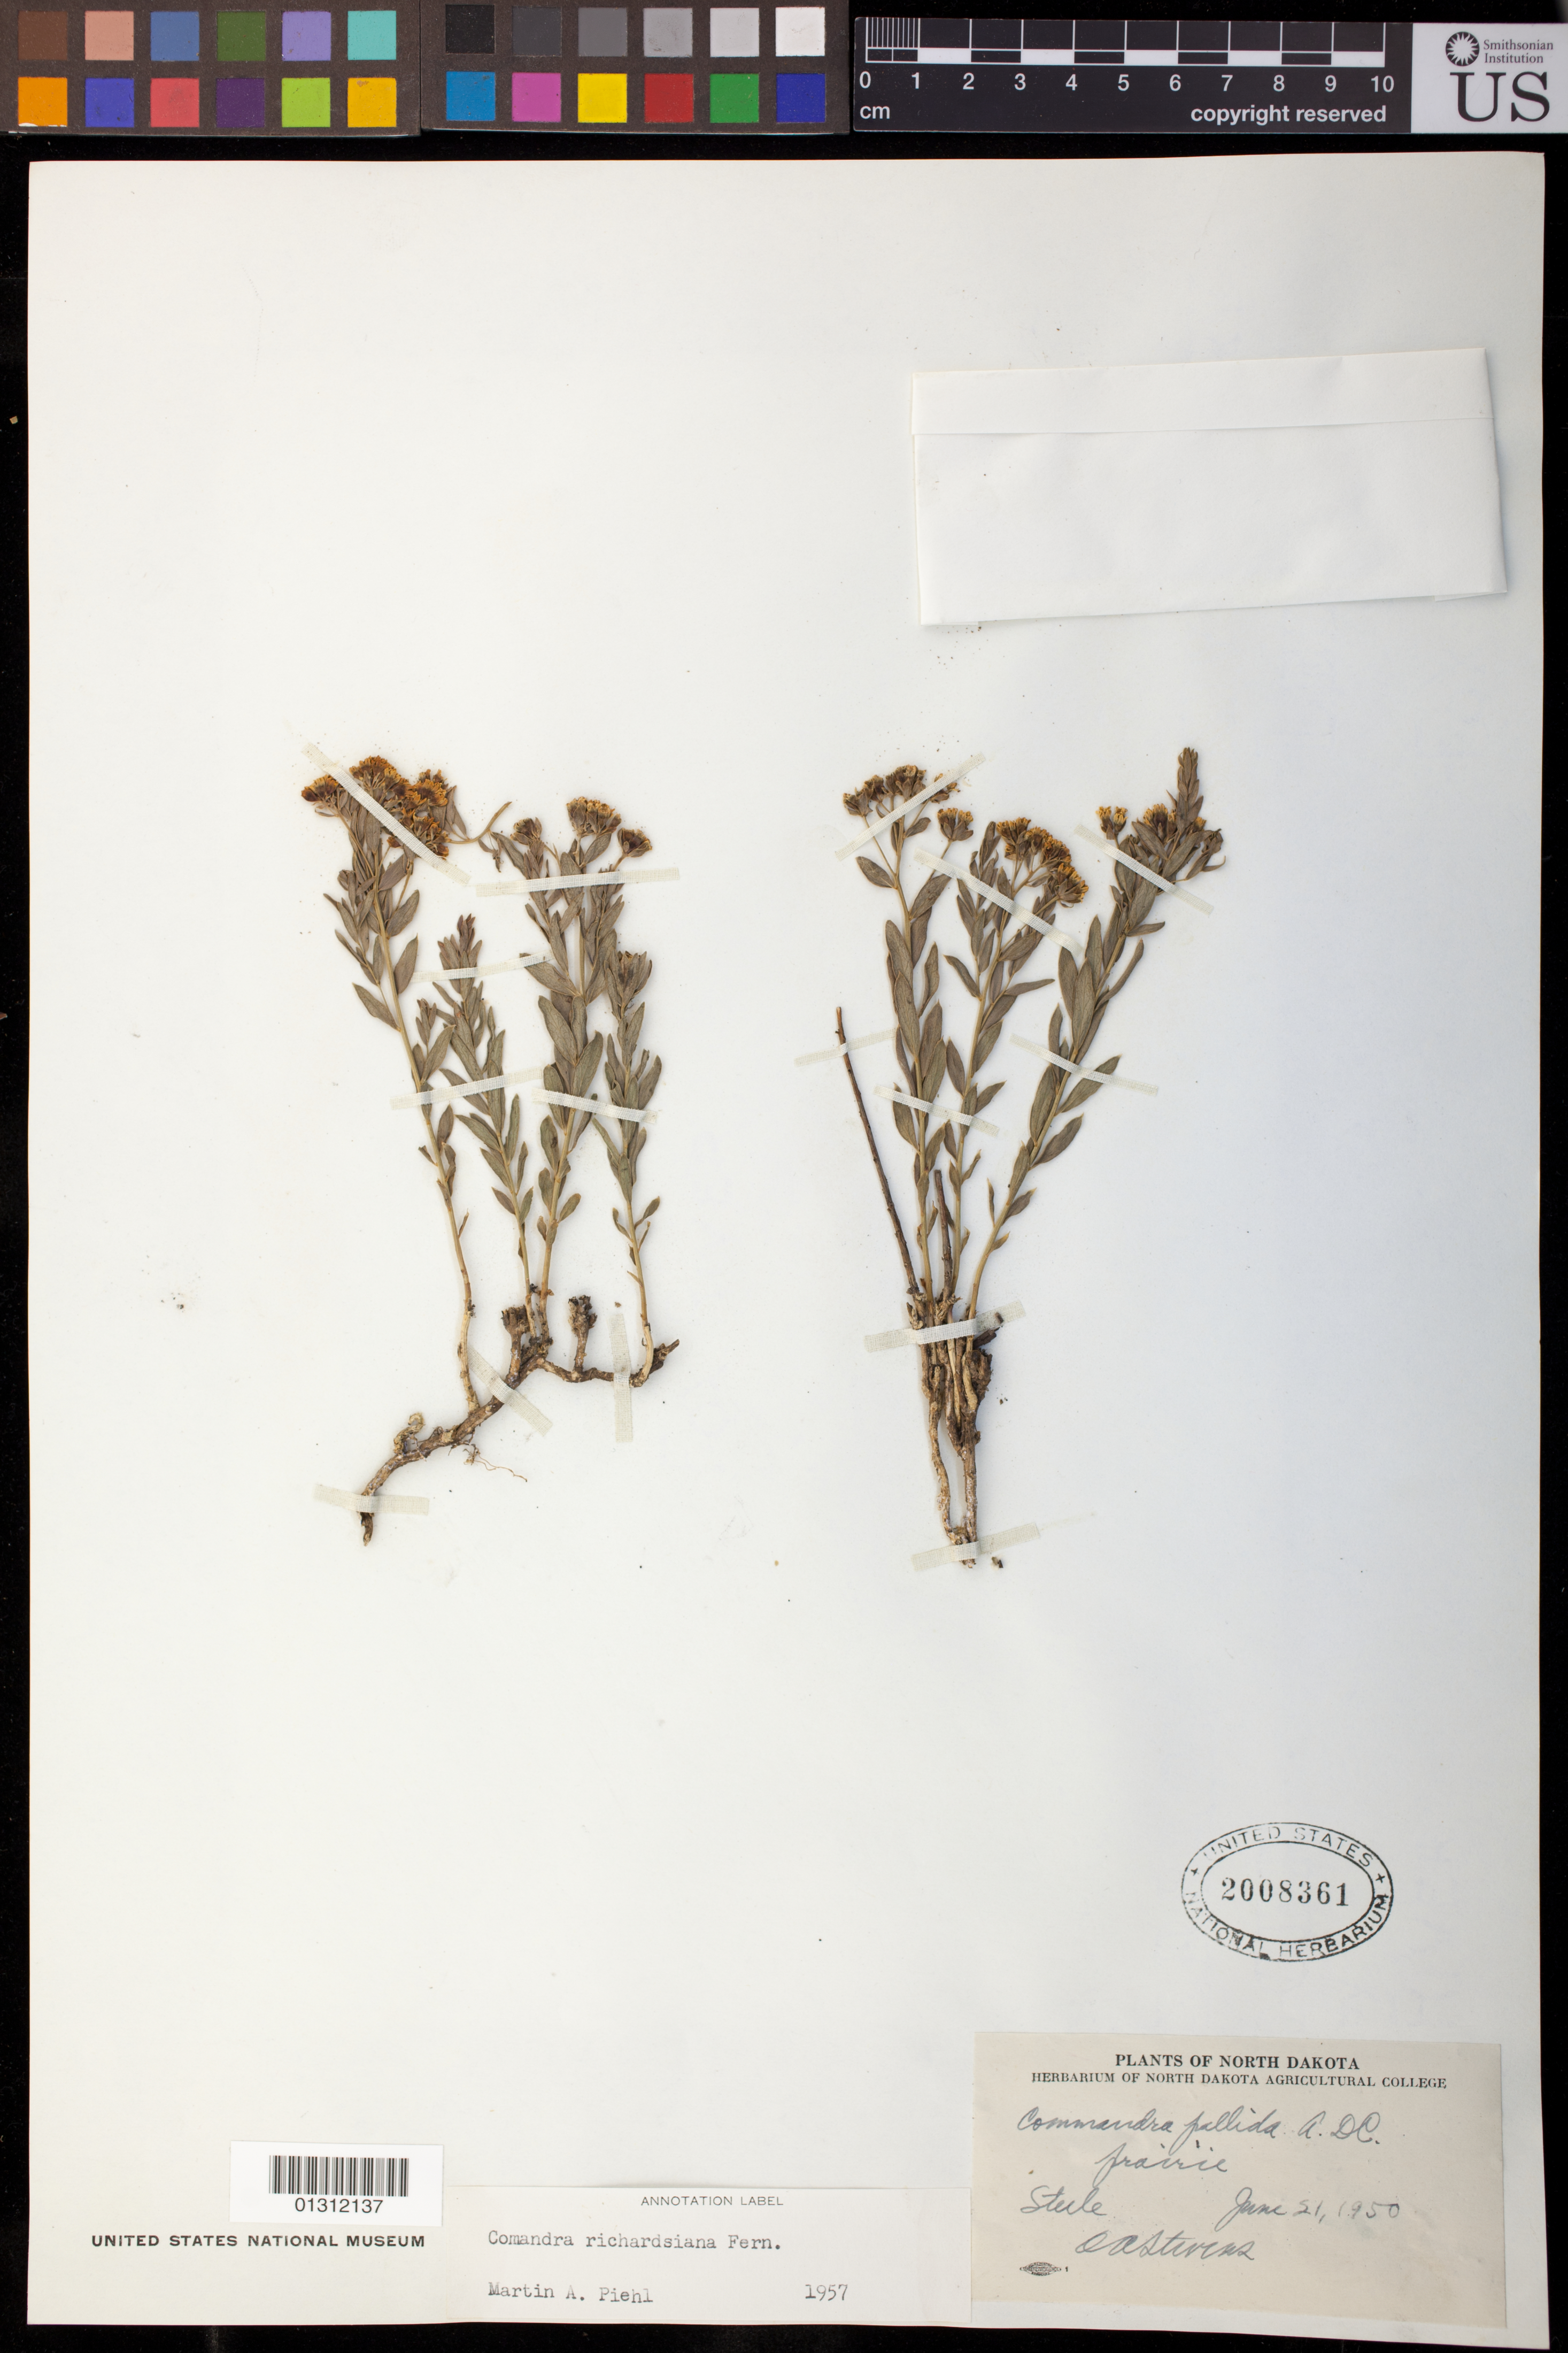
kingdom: Plantae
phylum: Tracheophyta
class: Magnoliopsida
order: Santalales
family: Comandraceae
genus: Comandra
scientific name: Comandra richardsiana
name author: Fernald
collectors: O. A. Stevens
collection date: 1950-06-21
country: United States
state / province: North Dakota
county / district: Steele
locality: Steele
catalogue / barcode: US 2008361